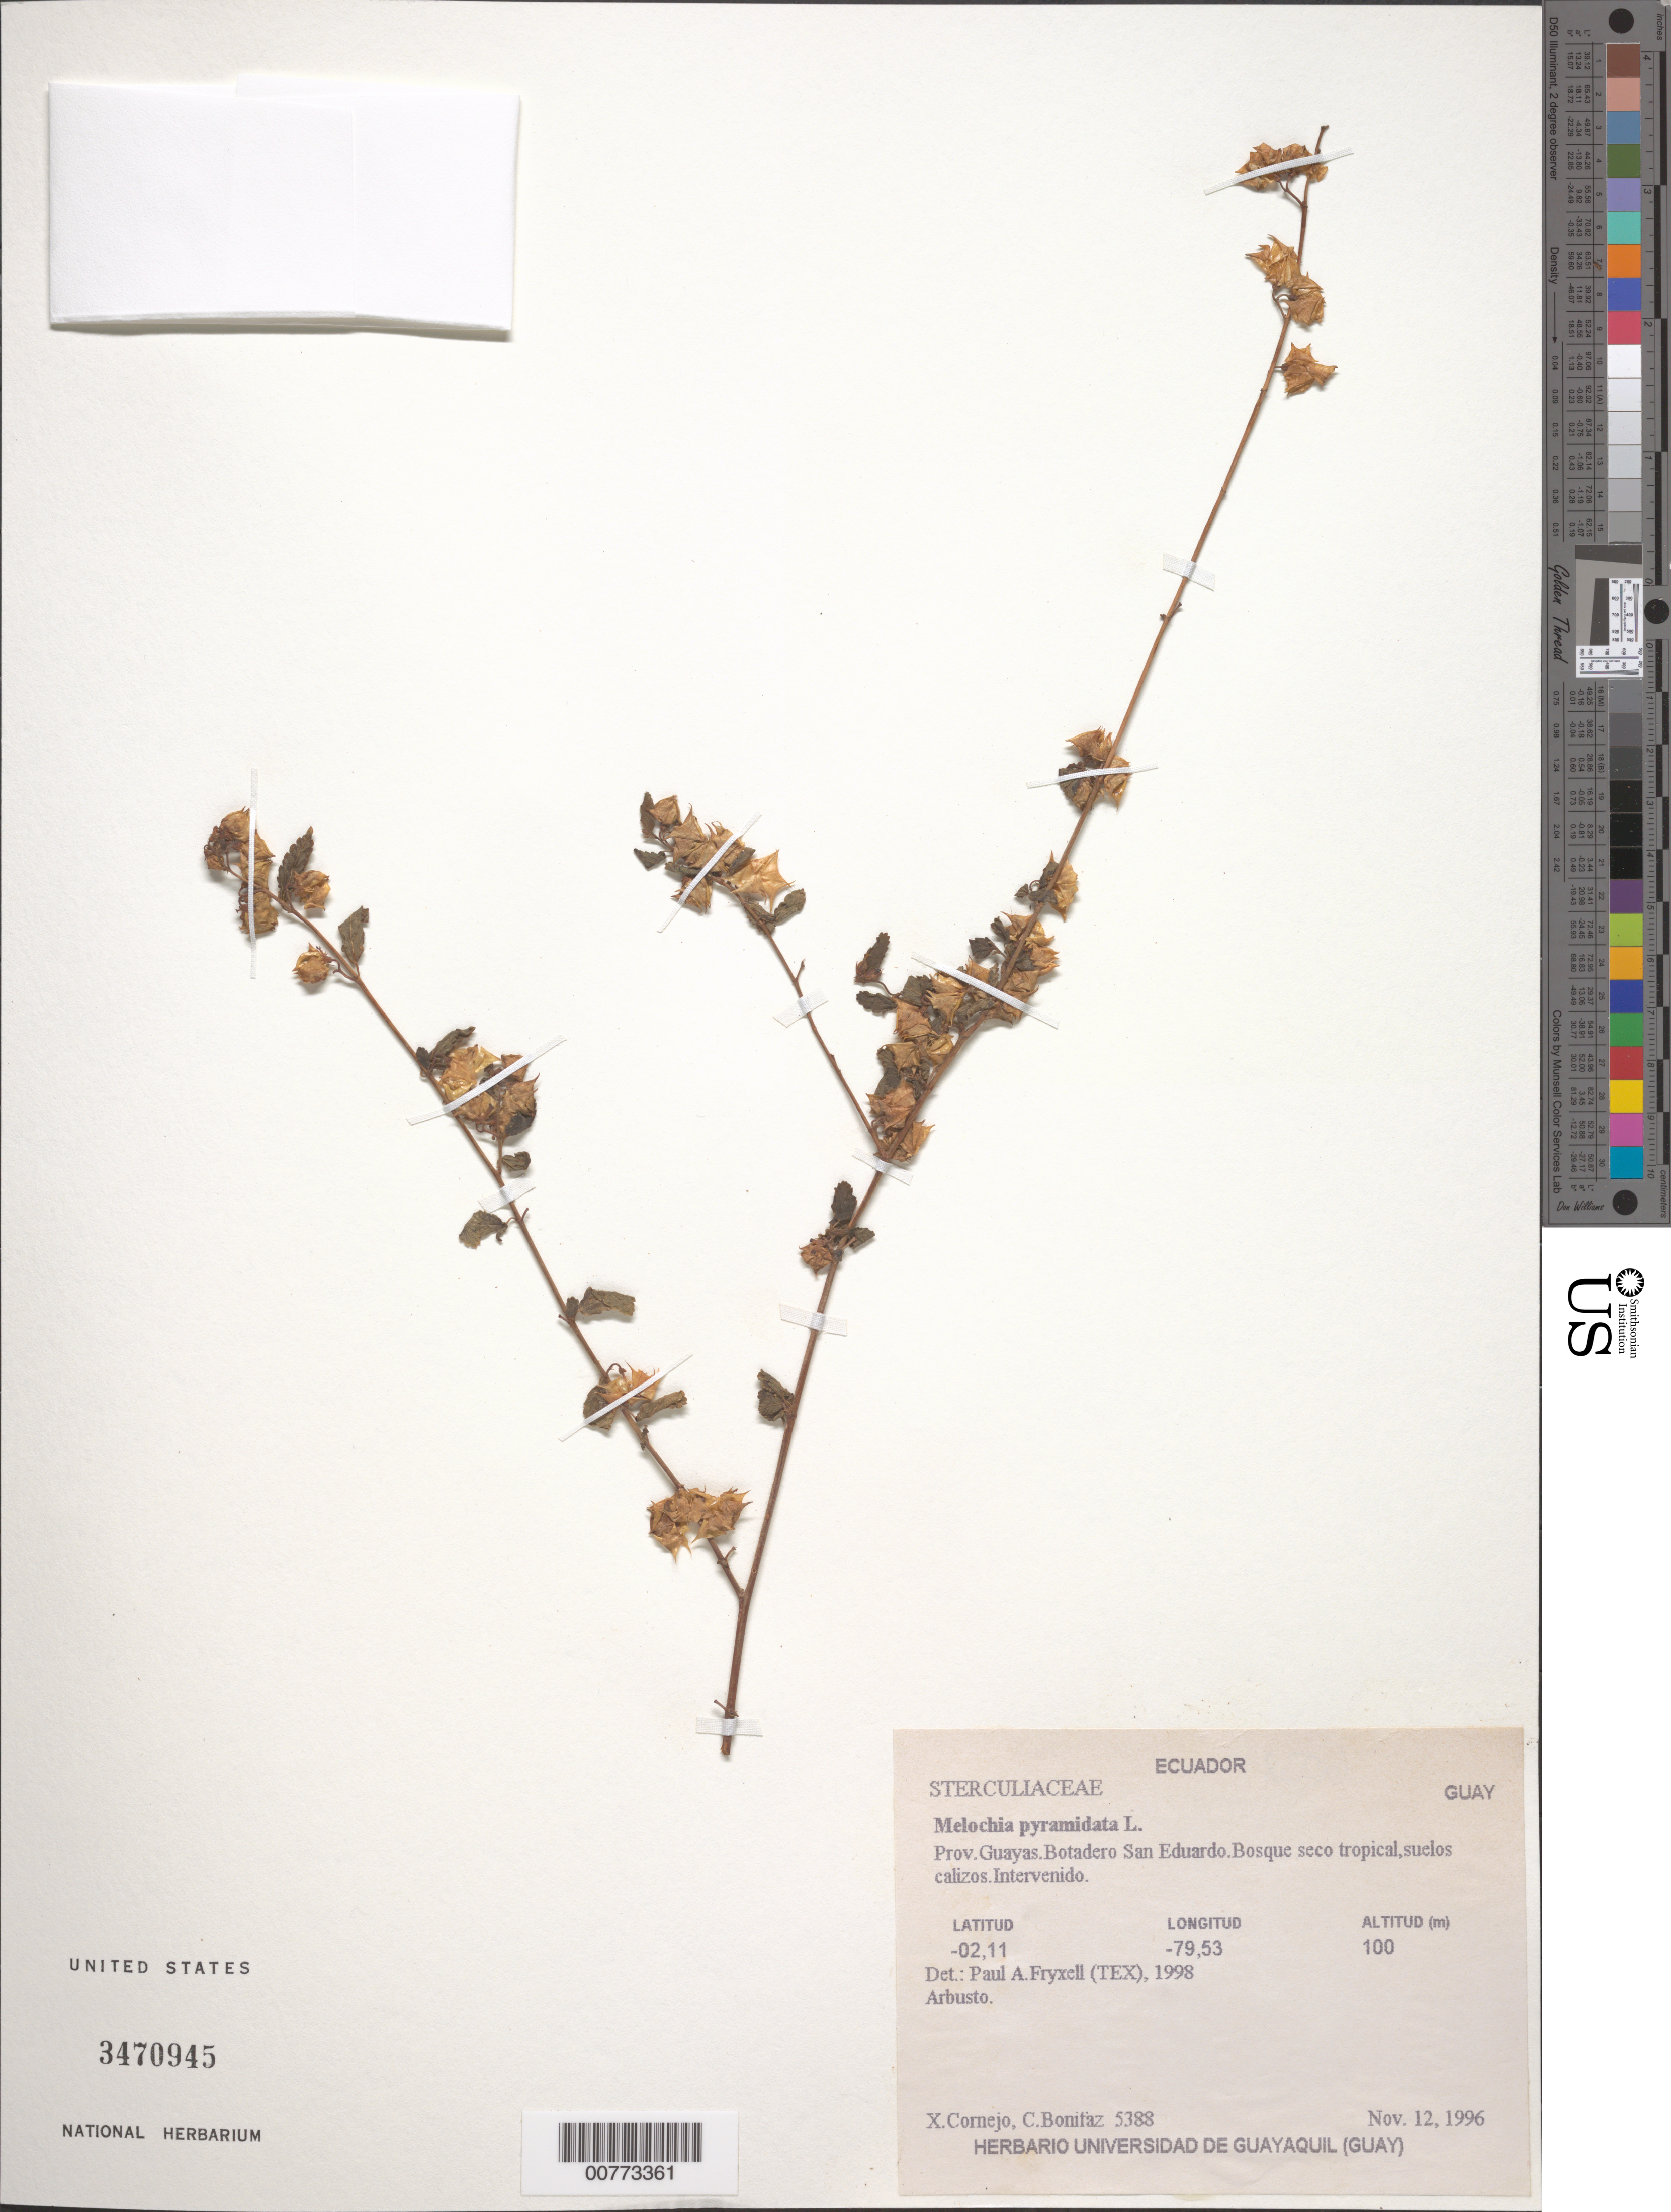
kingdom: Plantae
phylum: Tracheophyta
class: Magnoliopsida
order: Malvales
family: Malvaceae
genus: Melochia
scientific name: Melochia pyramidata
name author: L.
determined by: Fryxell, Paul A.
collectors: X. F. Cornejo & C. Bonitáz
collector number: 5388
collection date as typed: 12 Nov 1996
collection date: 1996-11-12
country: Ecuador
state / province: Guayas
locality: Botadero San Eduardo.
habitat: Bosque seco tropical, suelos calizos. Intervenido.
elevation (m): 100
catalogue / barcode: US 3470945